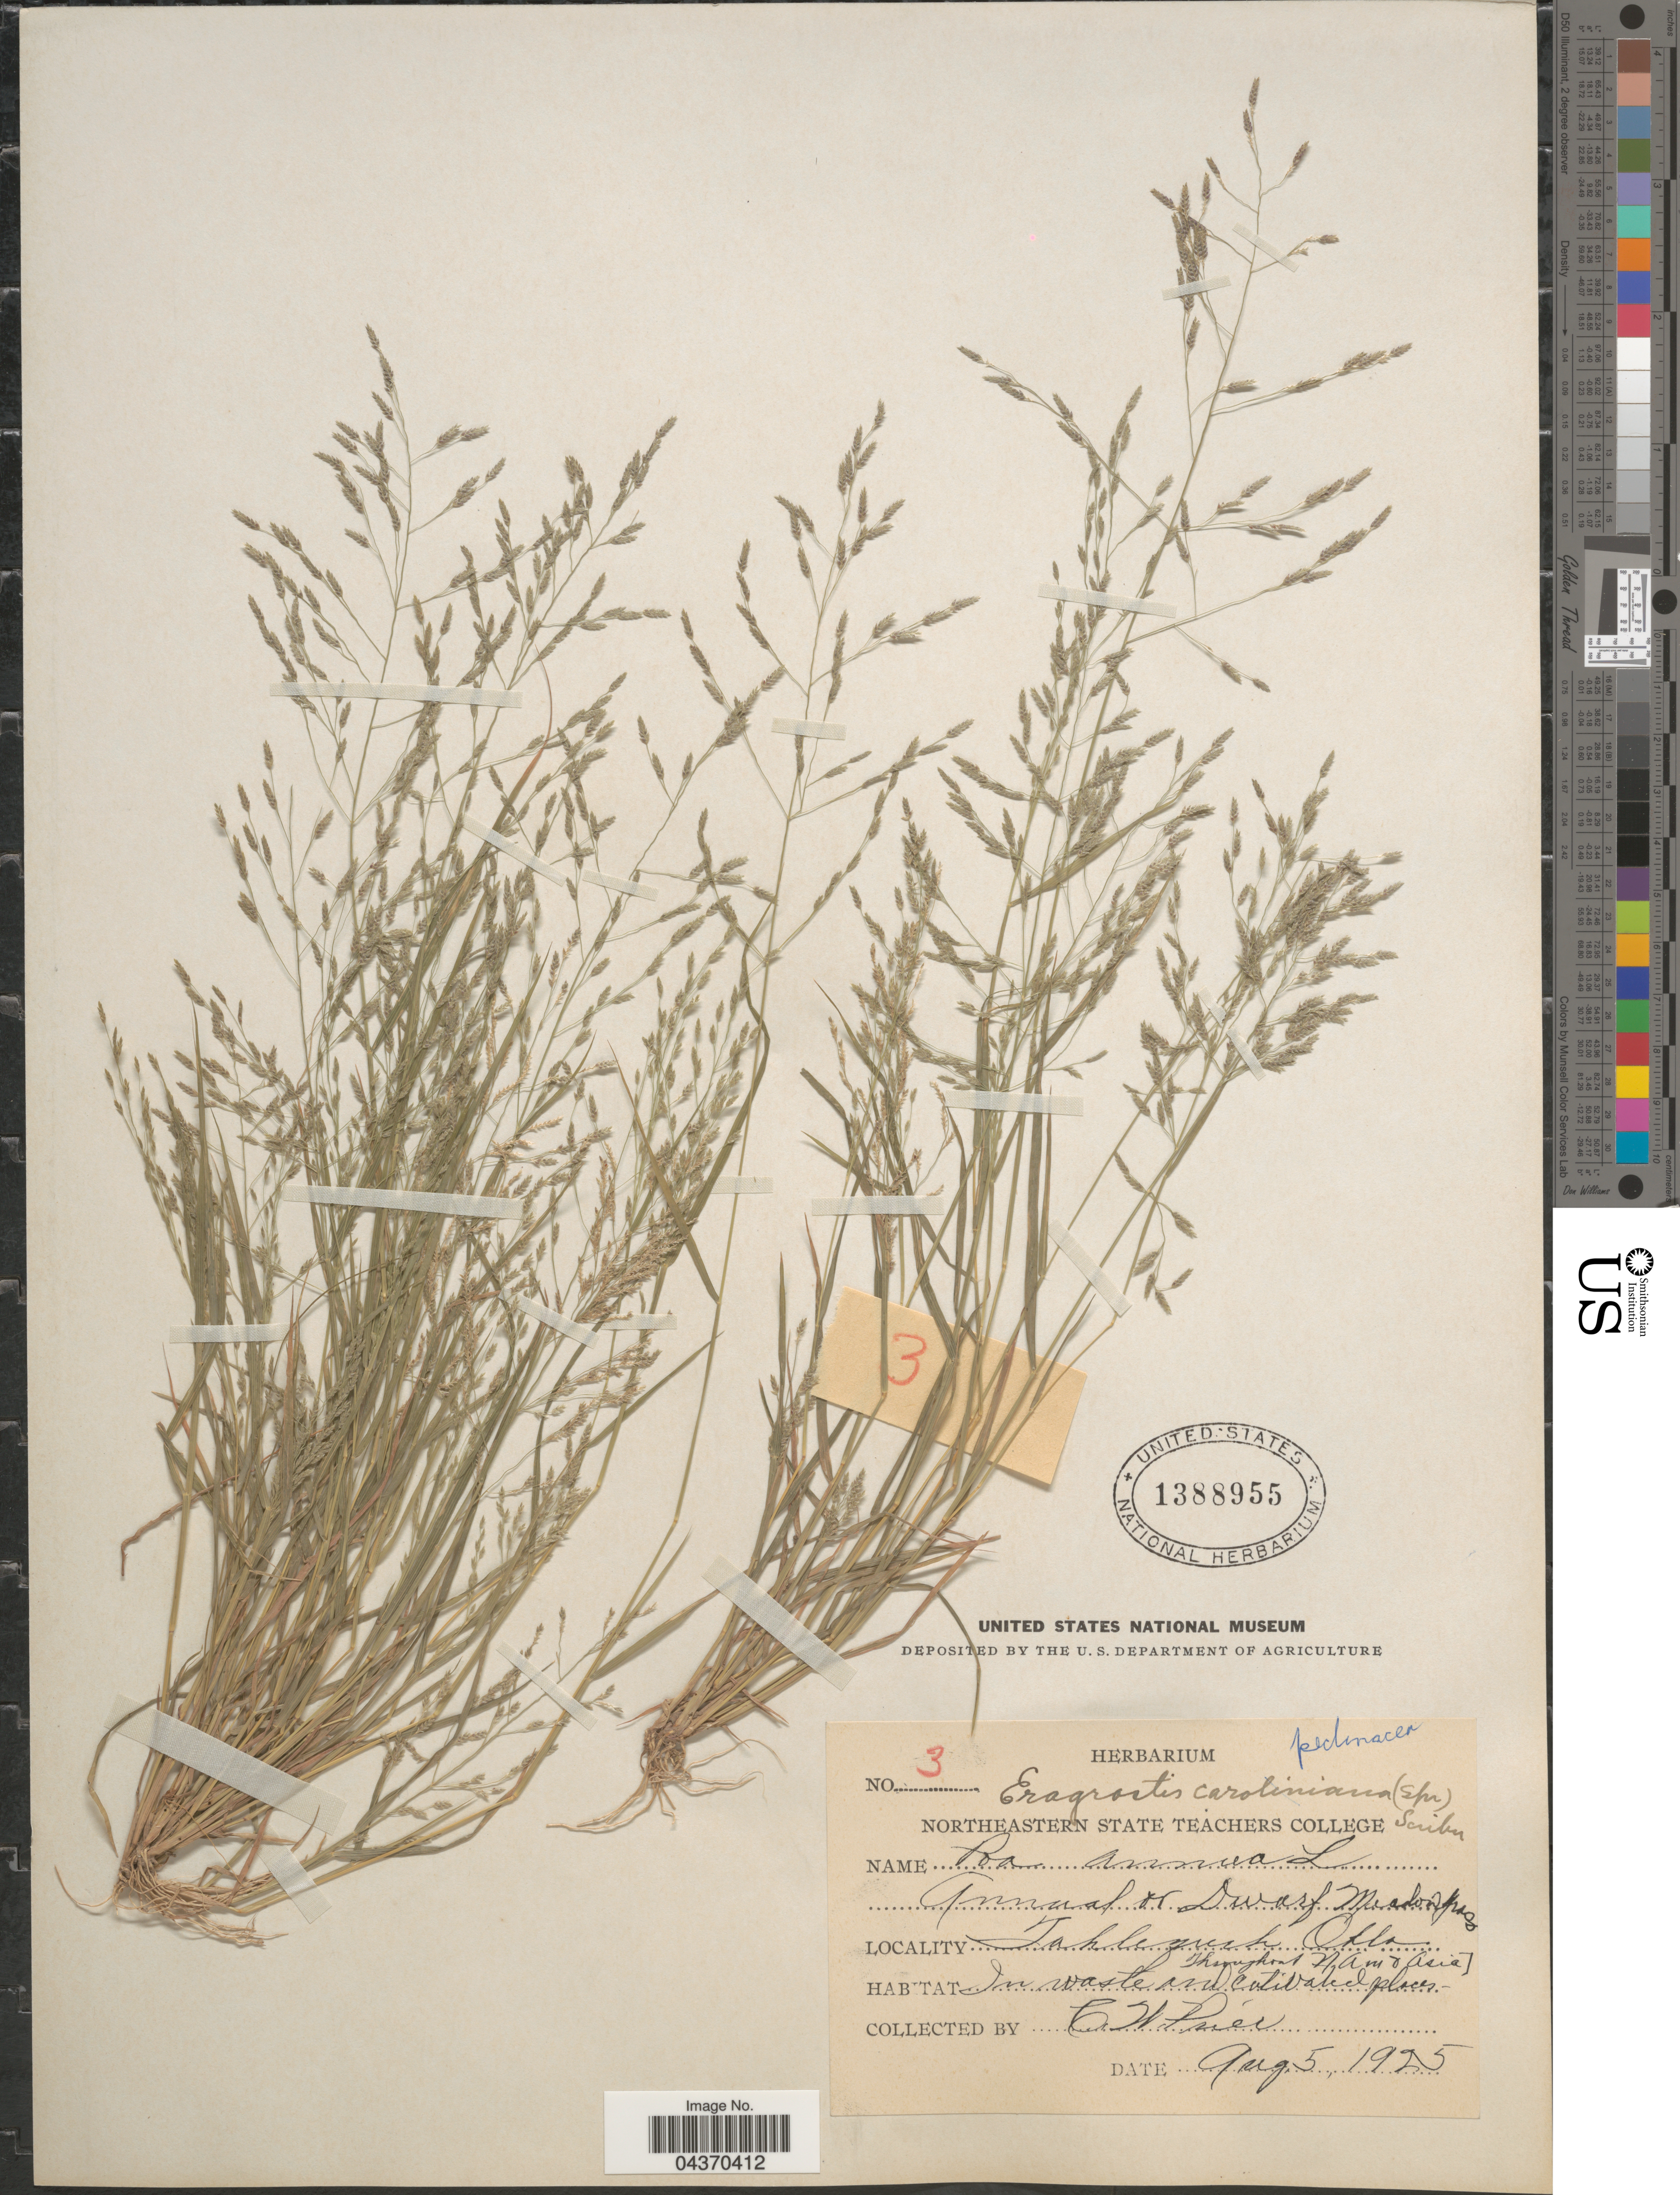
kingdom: Plantae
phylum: Tracheophyta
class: Liliopsida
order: Poales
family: Poaceae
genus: Eragrostis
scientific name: Eragrostis pectinacea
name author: (Michx.) Nees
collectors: C. Prier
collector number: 3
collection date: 1925-08-05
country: United States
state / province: Oklahoma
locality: Tahlequah. Throughout N. Am & Asia.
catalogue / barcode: US 1388955